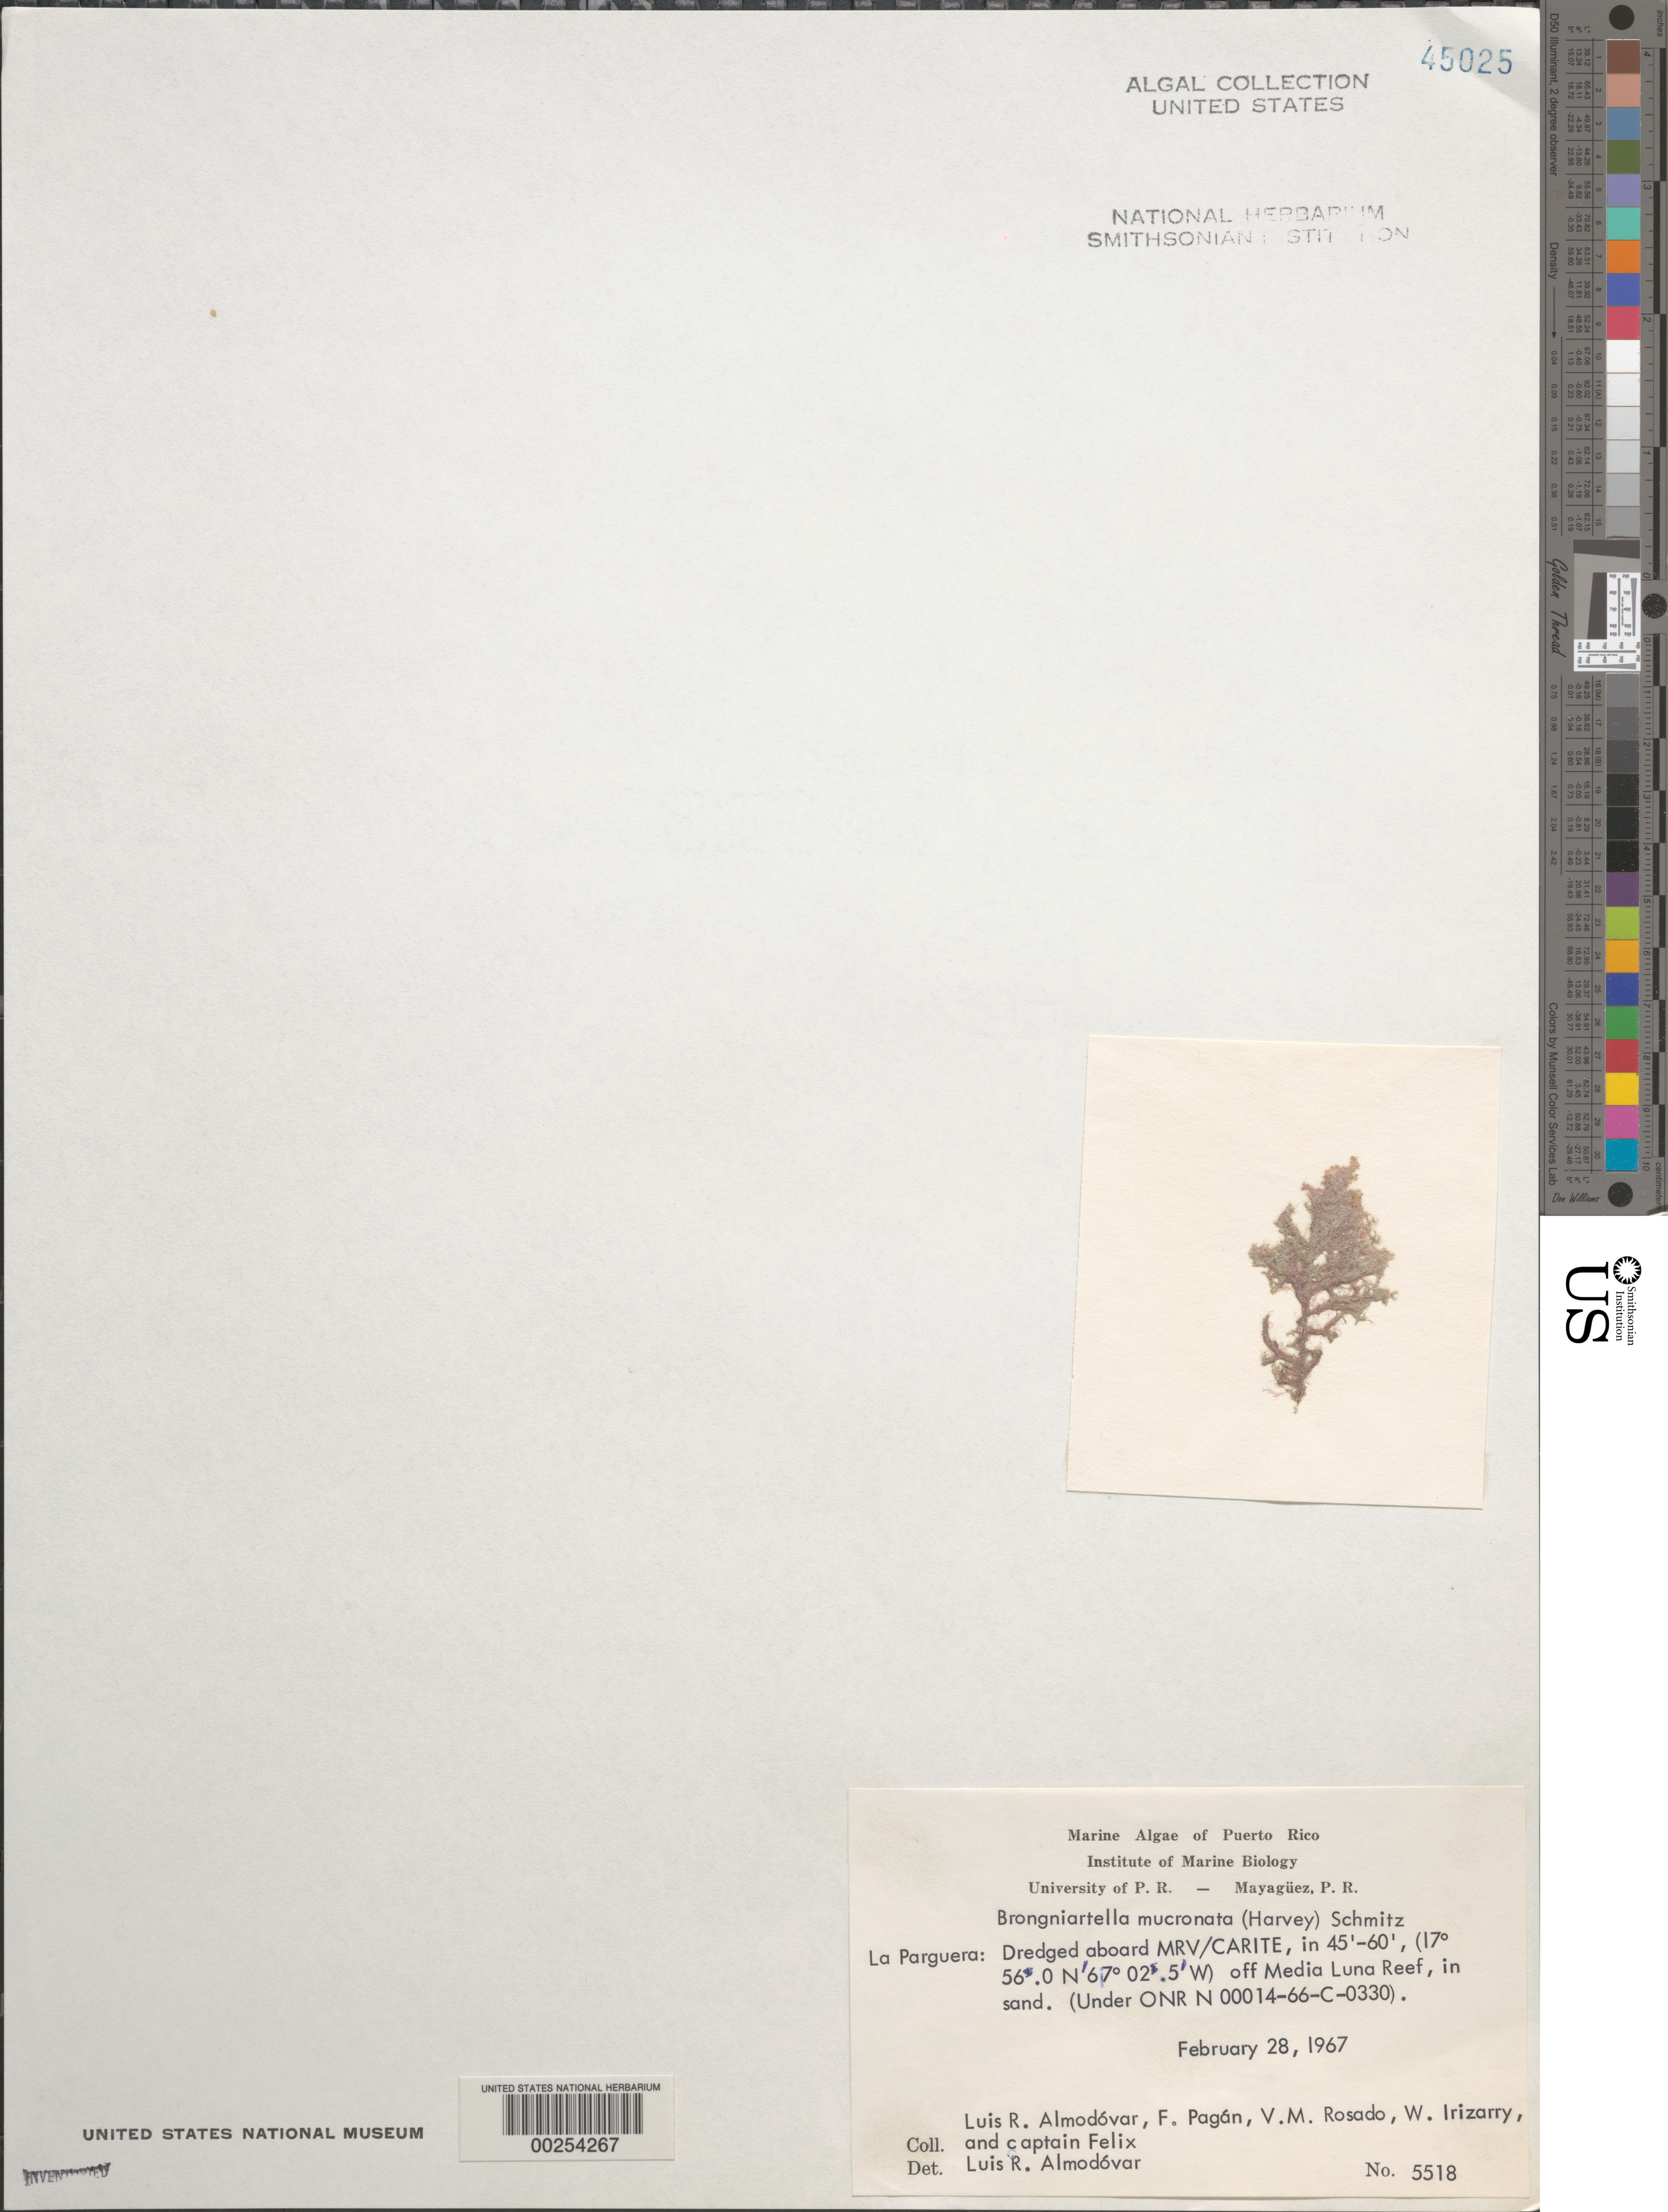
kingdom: Plantae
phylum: Rhodophyta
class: Florideophyceae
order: Ceramiales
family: Rhodomelaceae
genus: Heterodasya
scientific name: Heterodasya mucronata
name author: (Harv.) M.J. Wynne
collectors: L. Almodovar, F. Pagan, V. Rosado, W. Irizarry & C. Felix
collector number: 5518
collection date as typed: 28 Feb 1967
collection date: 1967-02-28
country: Puerto Rico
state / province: Lajas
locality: La Parguera, off Media Luna Reef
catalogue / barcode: US 45025